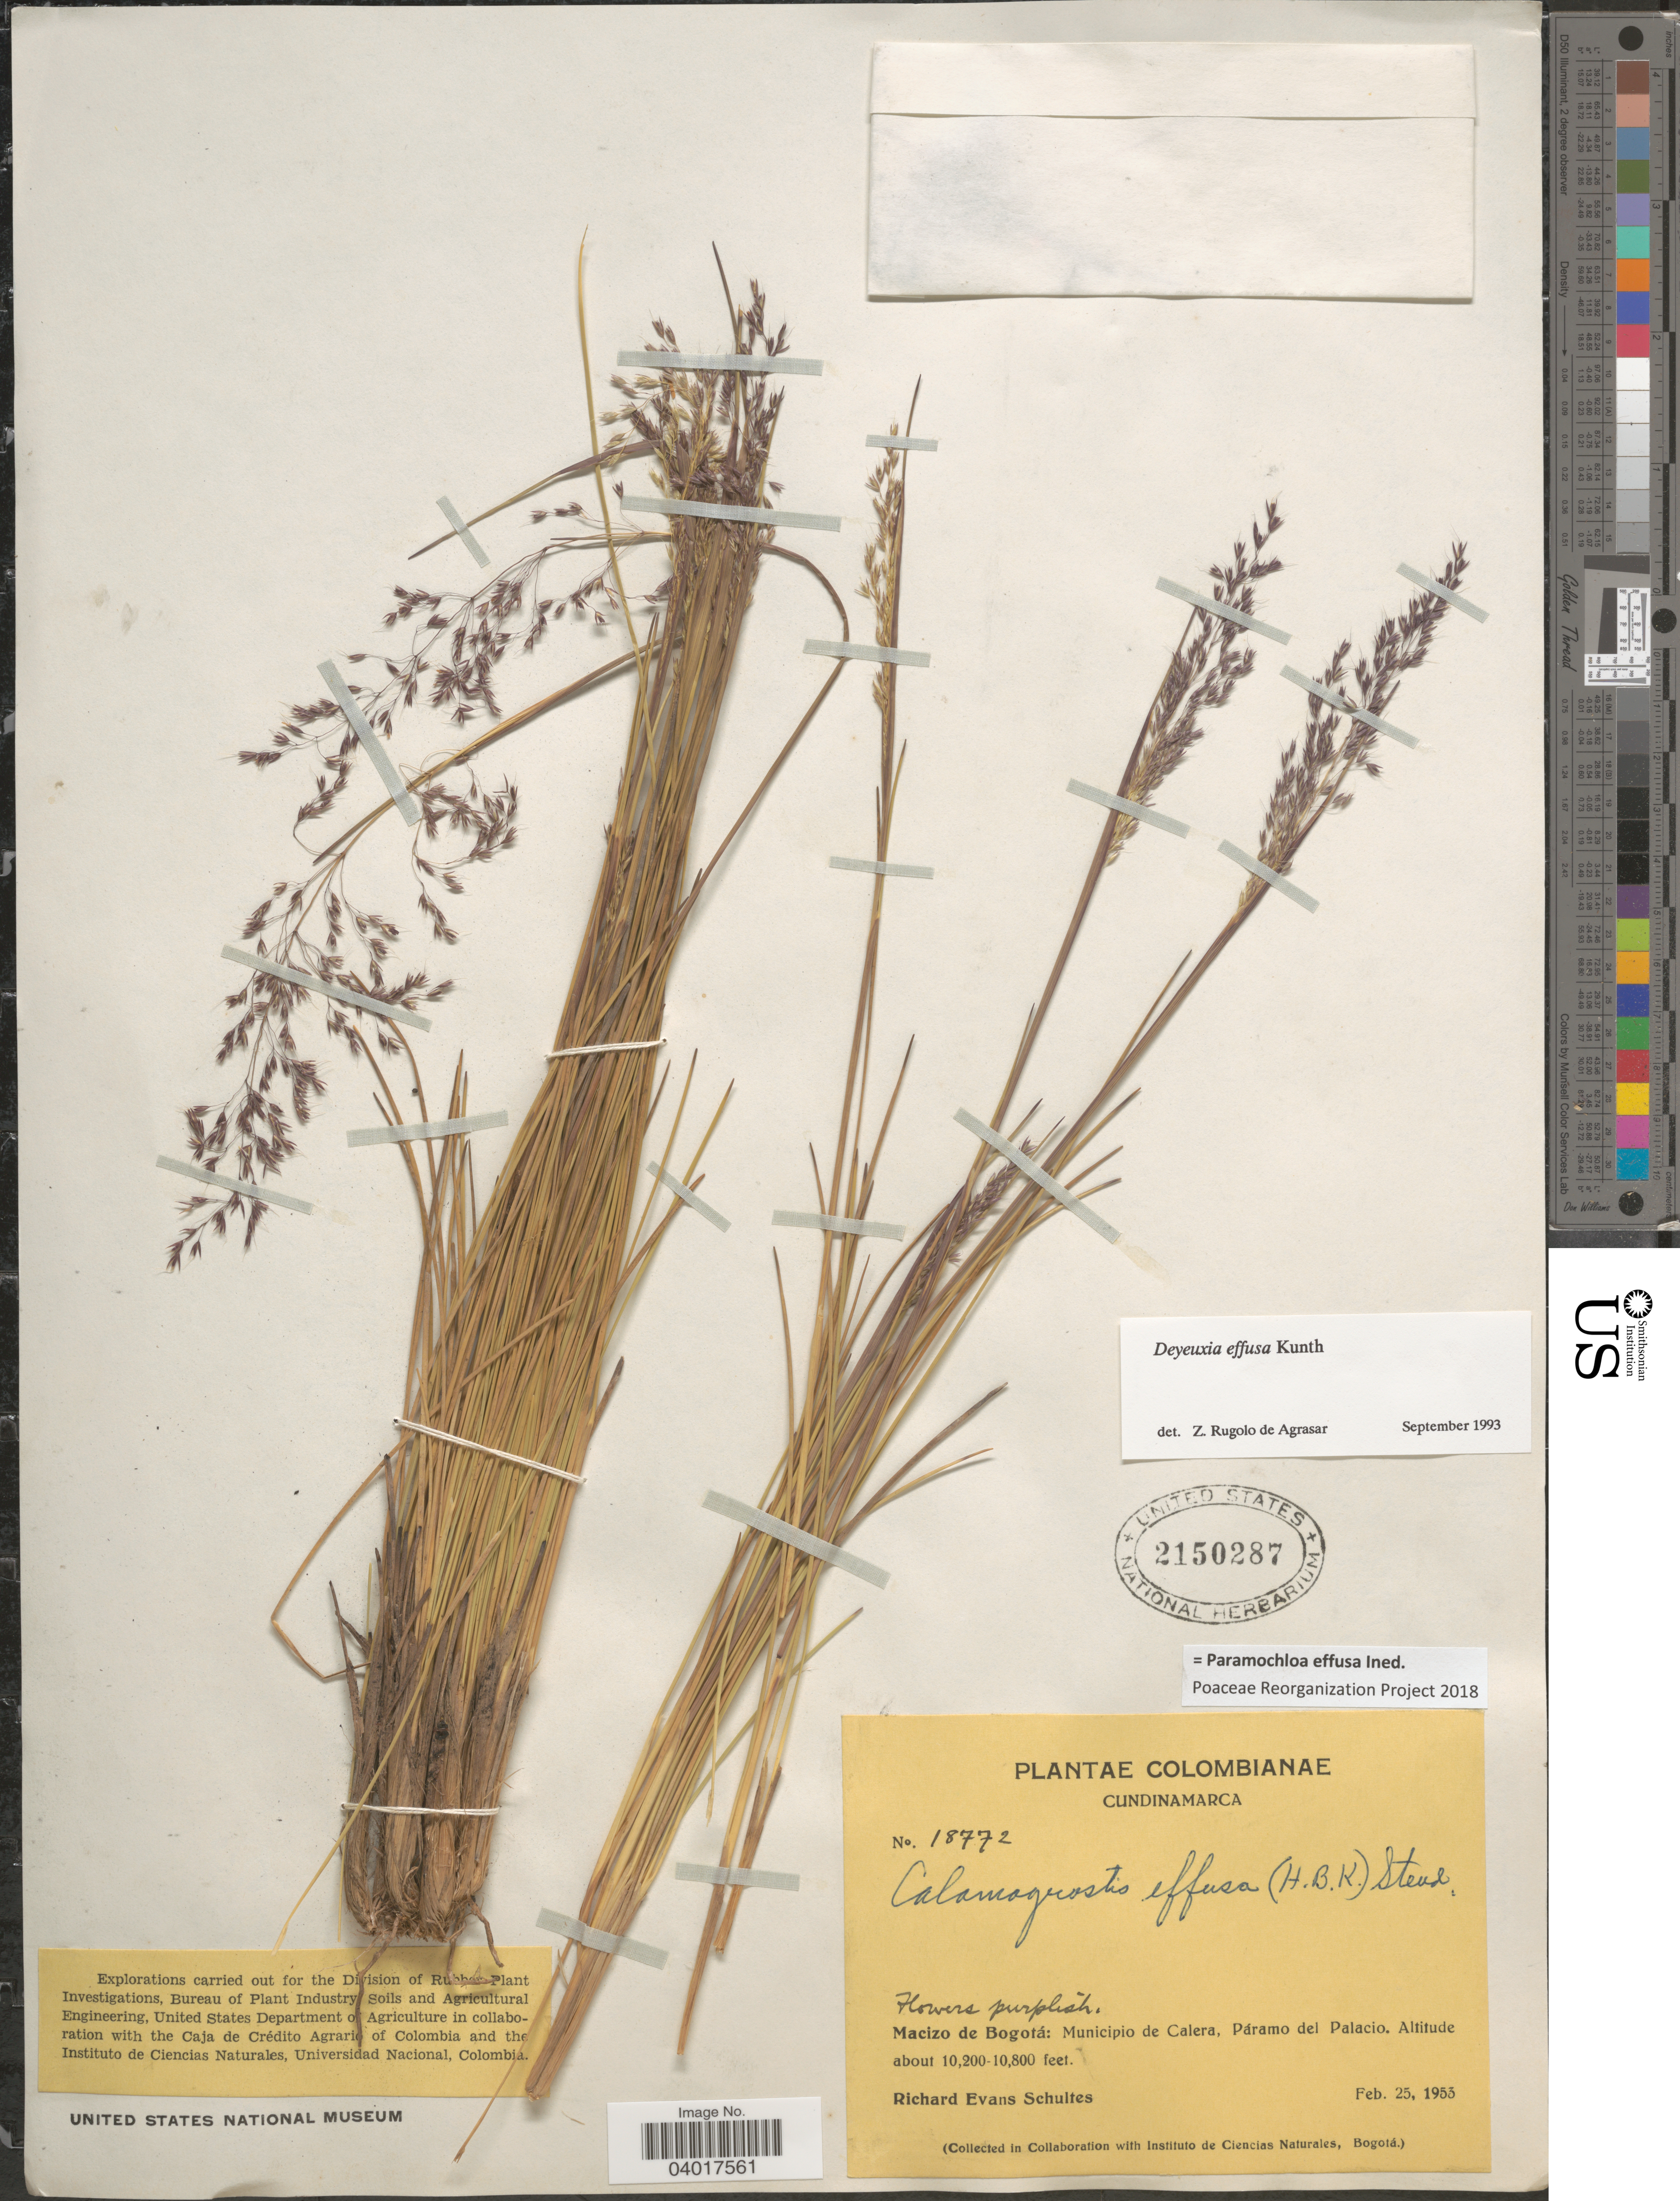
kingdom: Plantae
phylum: Tracheophyta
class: Liliopsida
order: Poales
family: Poaceae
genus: Paramochloa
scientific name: Paramochloa effusa ined.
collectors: R. E. Schultes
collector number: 18772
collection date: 1953-02-25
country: Colombia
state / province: Cundinamarca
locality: Macizo de Bogotá: Municipio de Calera, Páramo del Palacio.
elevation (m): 3109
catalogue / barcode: US 2150287